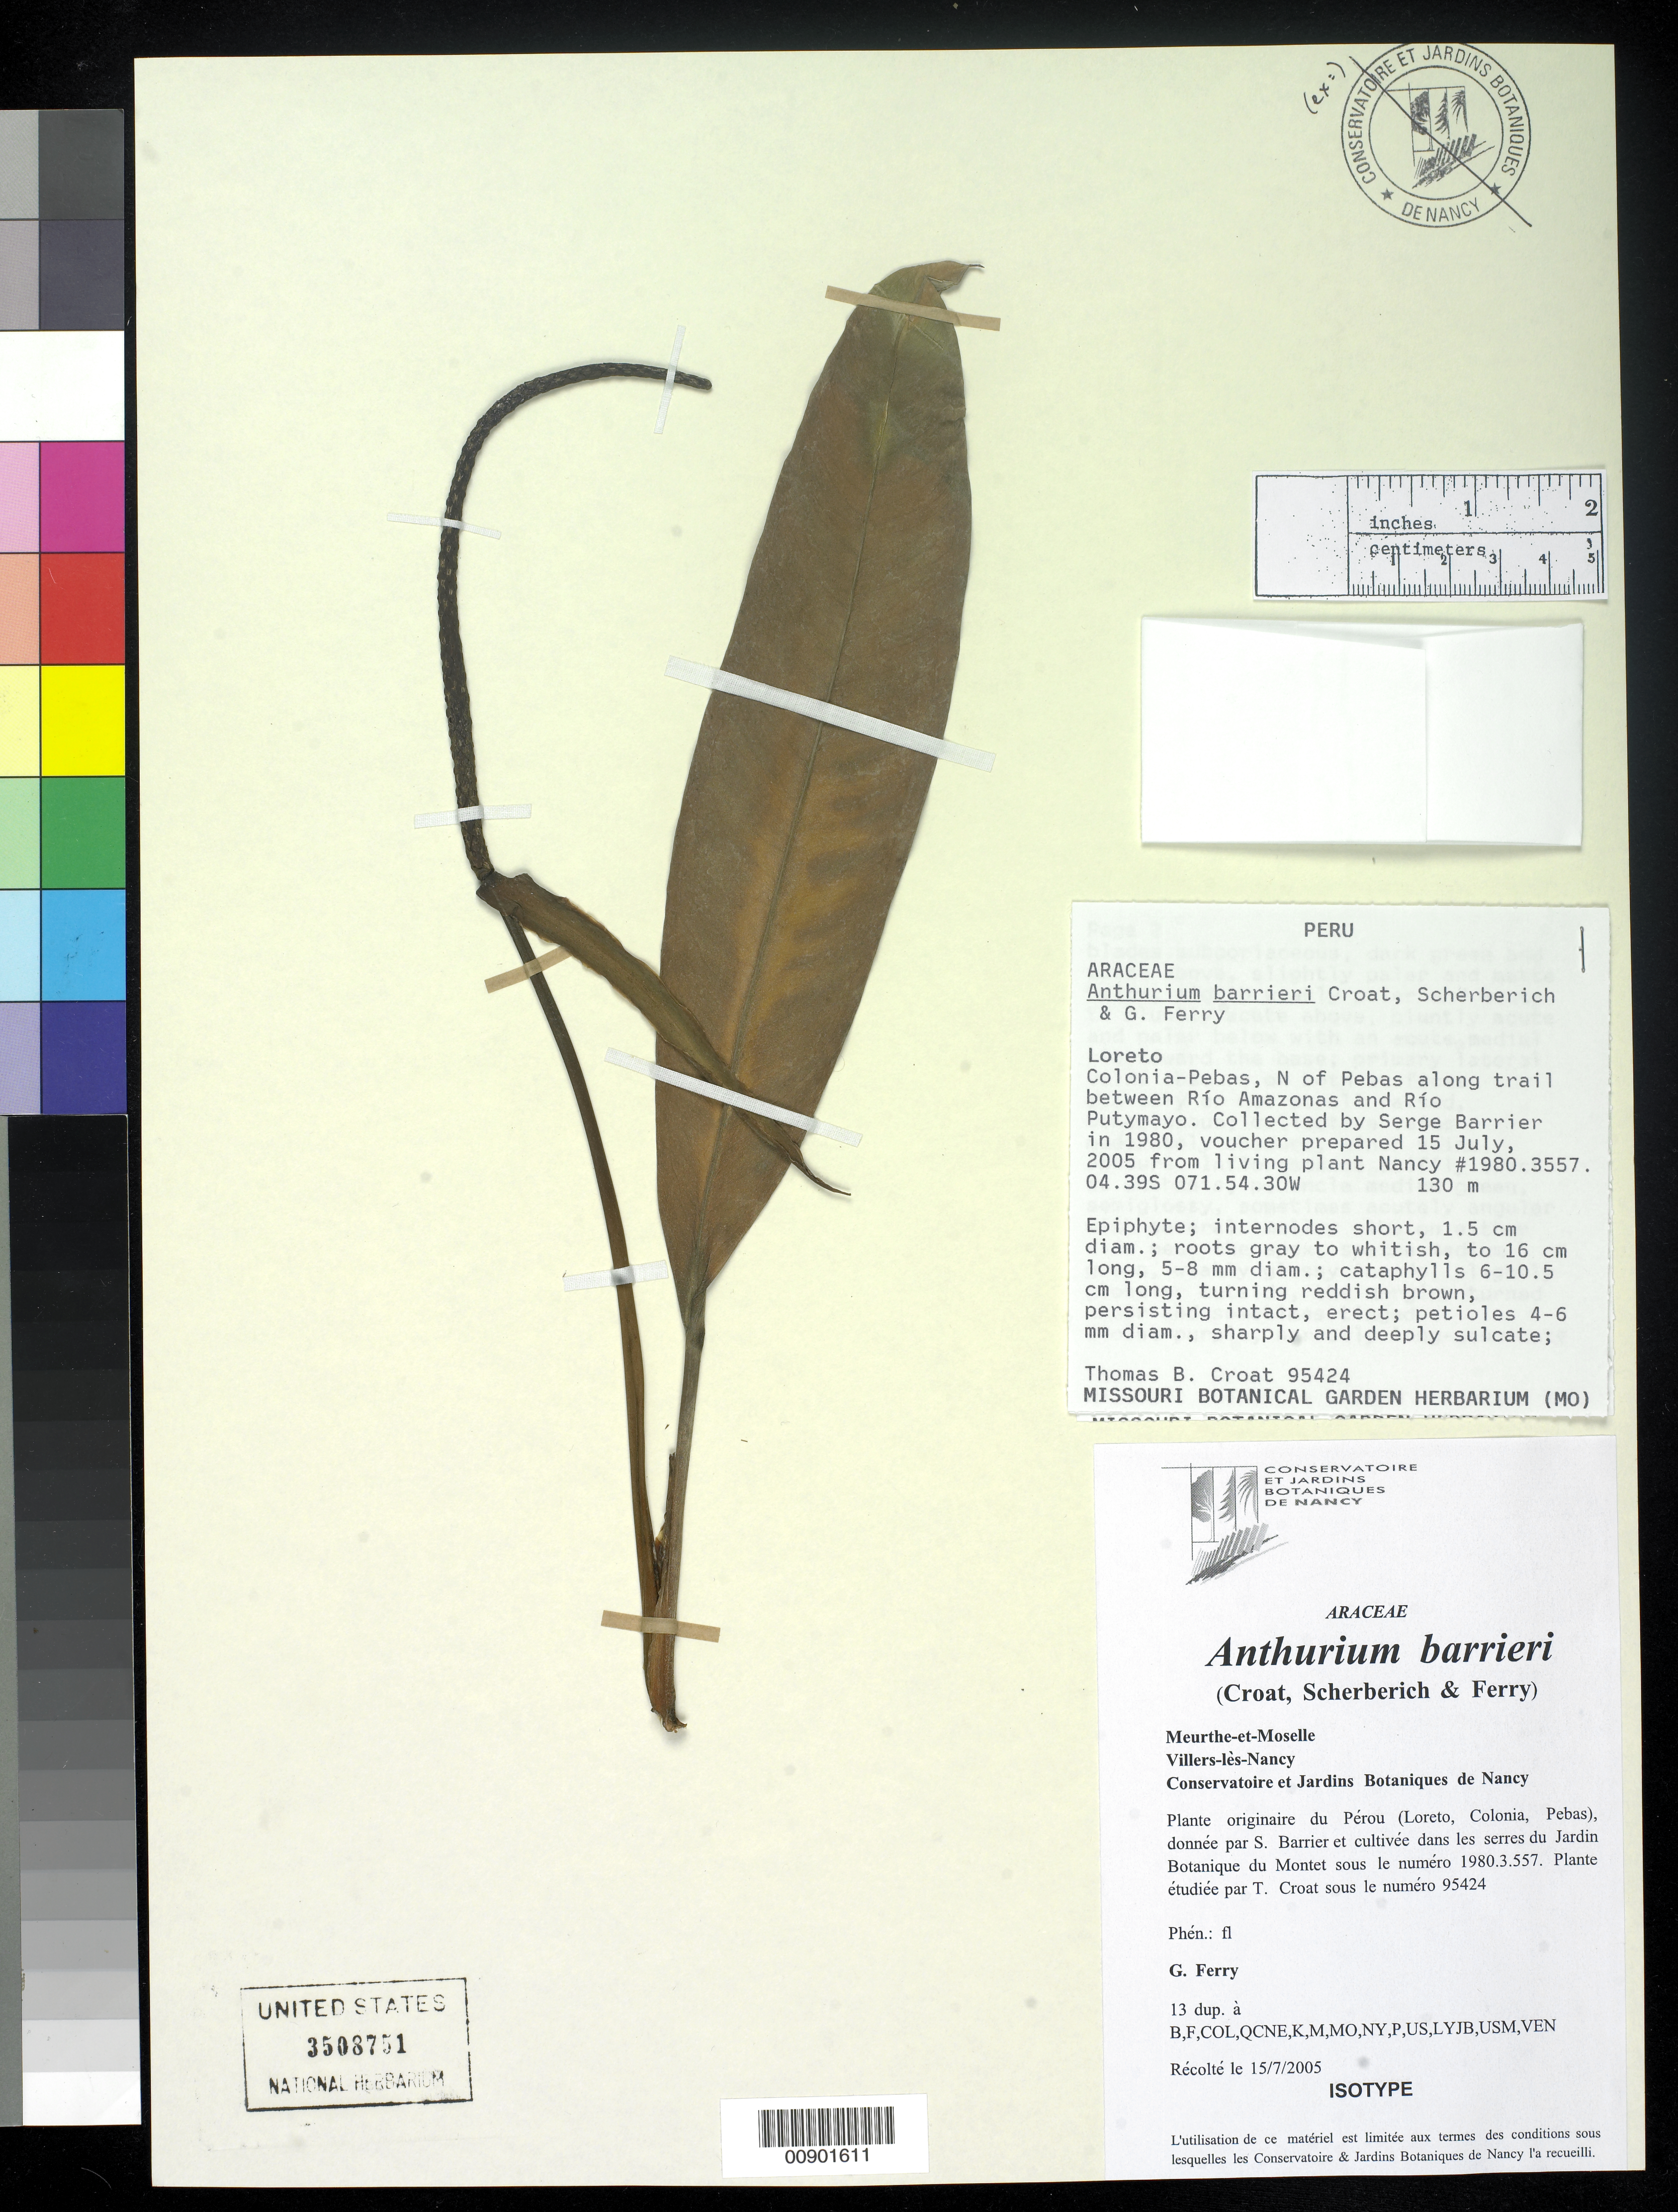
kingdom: Plantae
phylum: Tracheophyta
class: Liliopsida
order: Alismatales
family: Araceae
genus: Anthurium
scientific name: Anthurium barrieri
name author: Croat et al.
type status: Isotype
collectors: T. B. Croat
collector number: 95424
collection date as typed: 15 Jul 2005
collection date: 2005-07-15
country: Peru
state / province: Loreto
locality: Colonia-Pebas, N of Pebas along trail between Río Amazonas and Río Putumayo.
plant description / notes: Collected by Serge Barrier in 1980, voucher prepared 15 July, 2005 from living plant Nancy #1980.3557.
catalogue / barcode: US 3508751